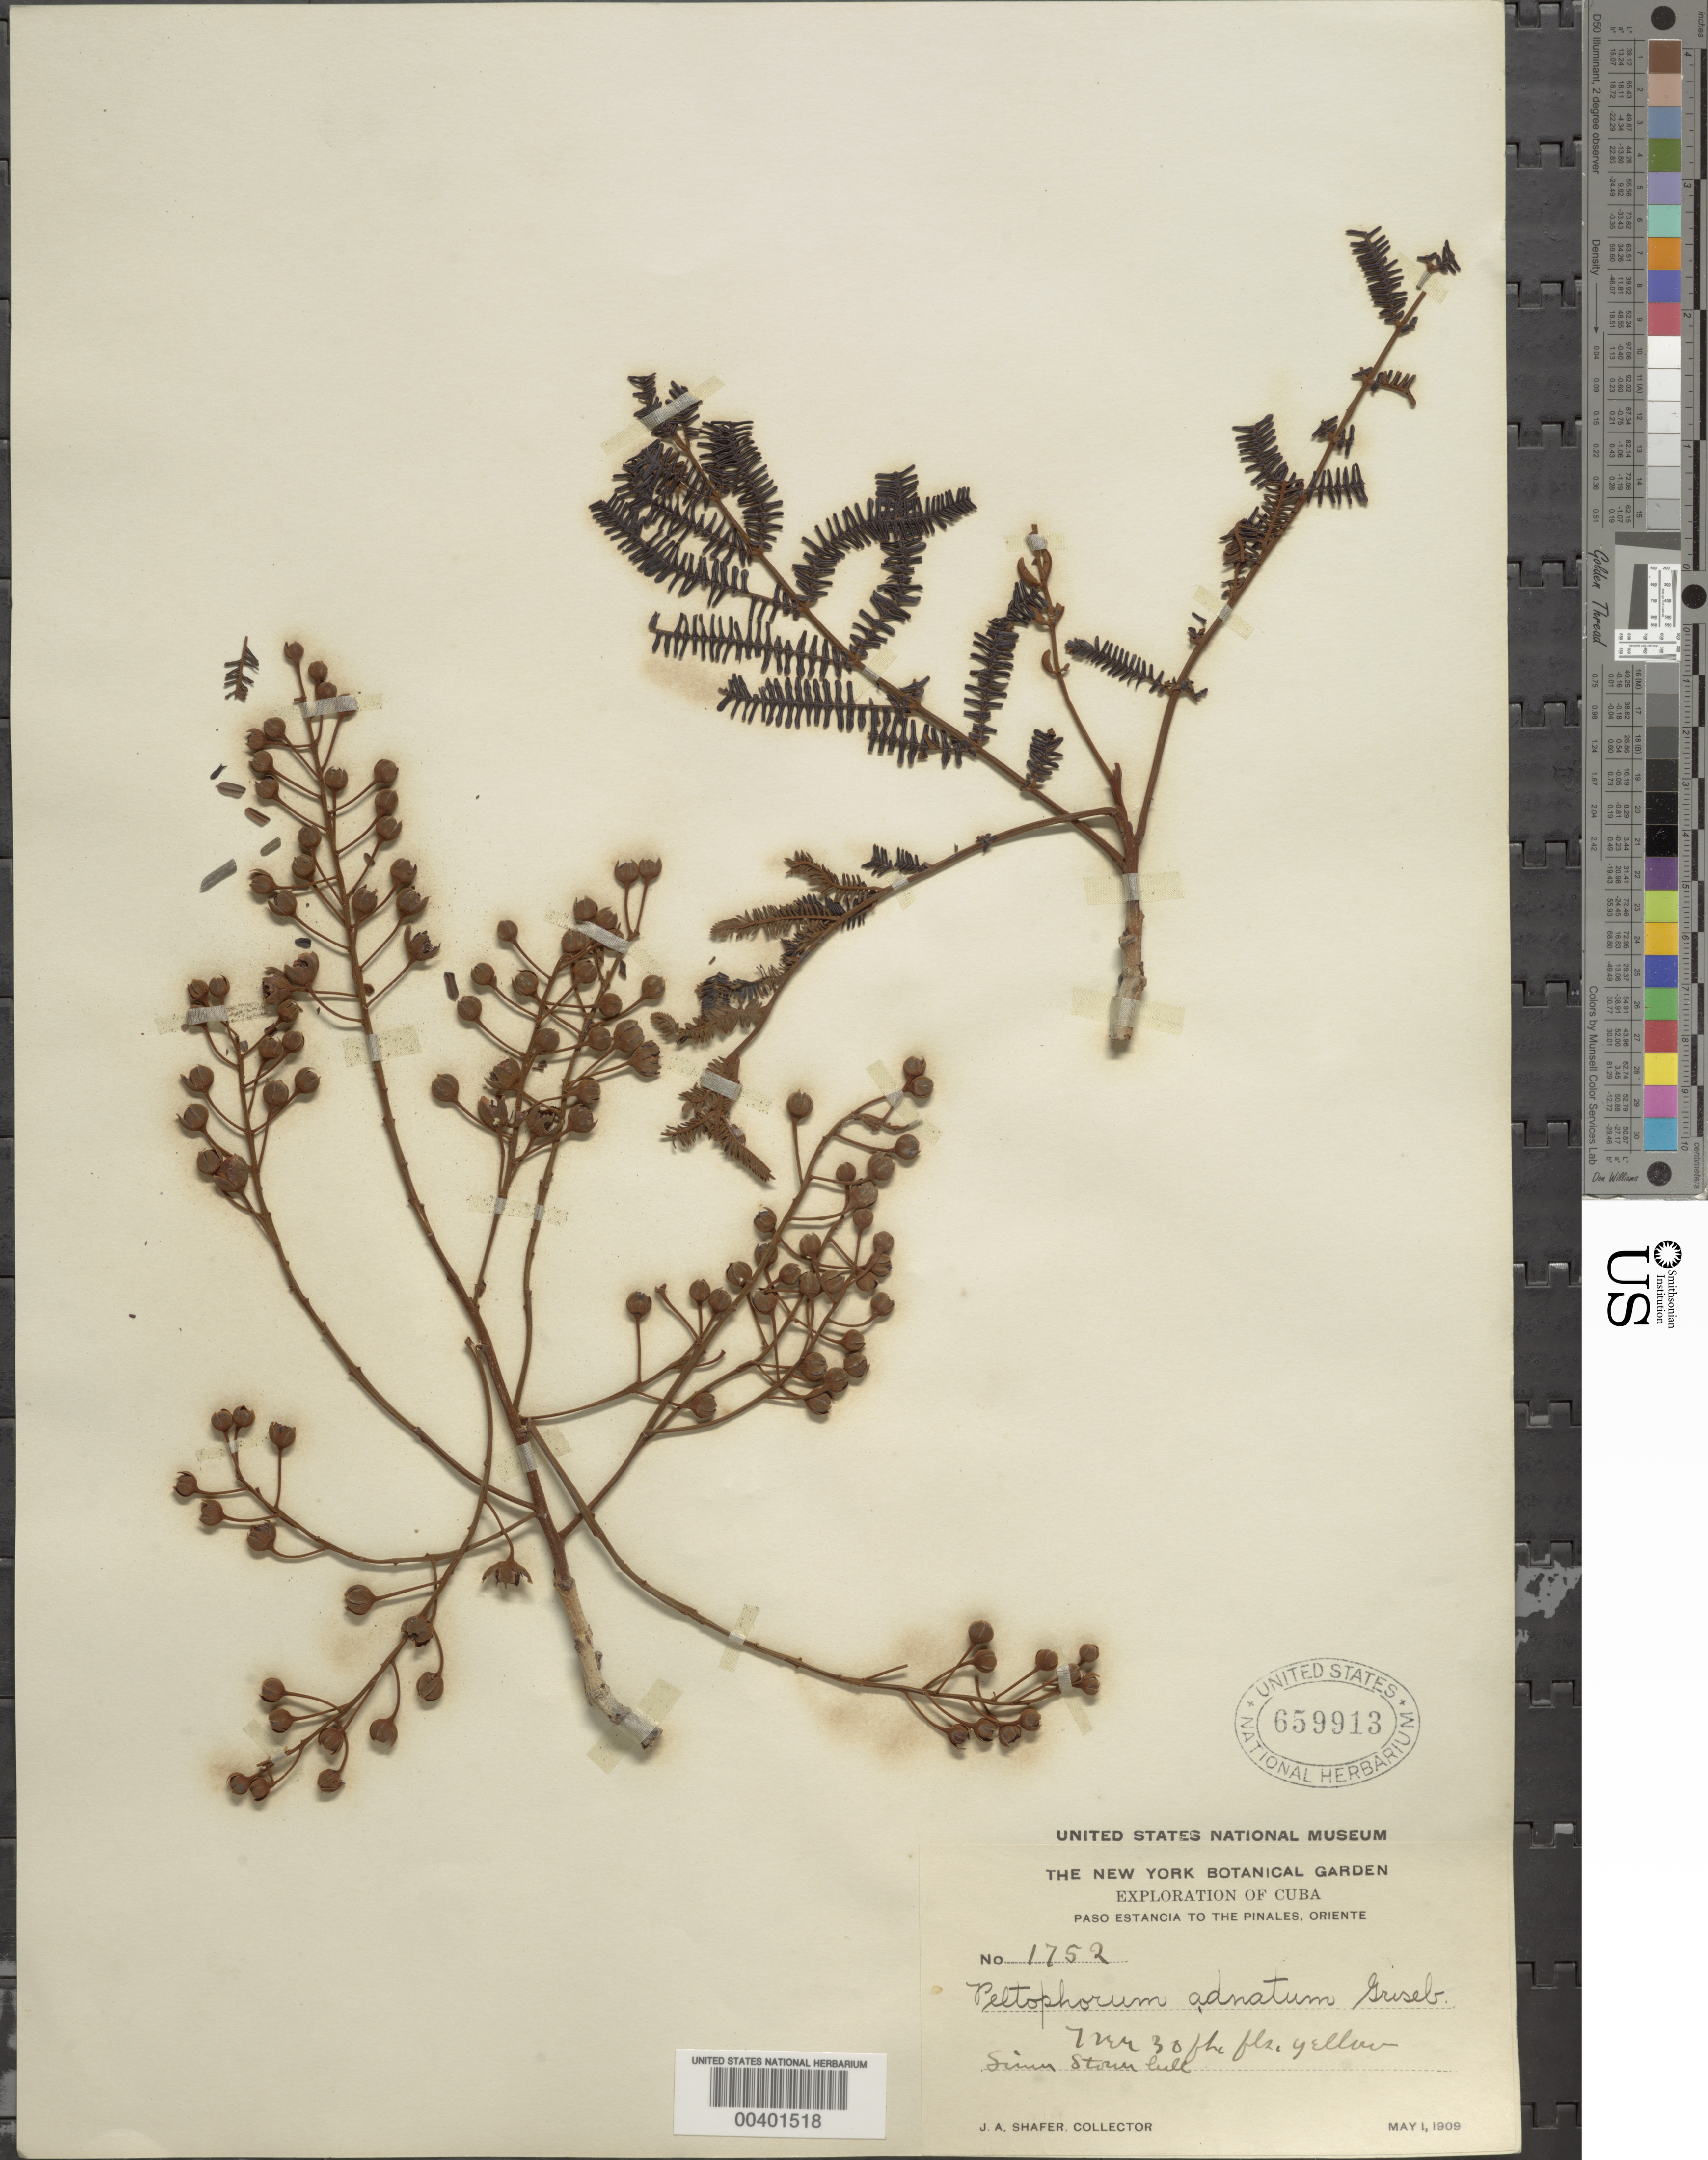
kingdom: Plantae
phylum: Tracheophyta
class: Magnoliopsida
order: Fabales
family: Fabaceae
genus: Peltophorum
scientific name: Peltophorum adnatum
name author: Griseb.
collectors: J. A. Shafer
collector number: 1752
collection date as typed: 01 May 1909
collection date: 1909-05-01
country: Cuba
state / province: Oriente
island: Greater Antilles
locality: Paso estancia to the pinales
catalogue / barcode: US 659913